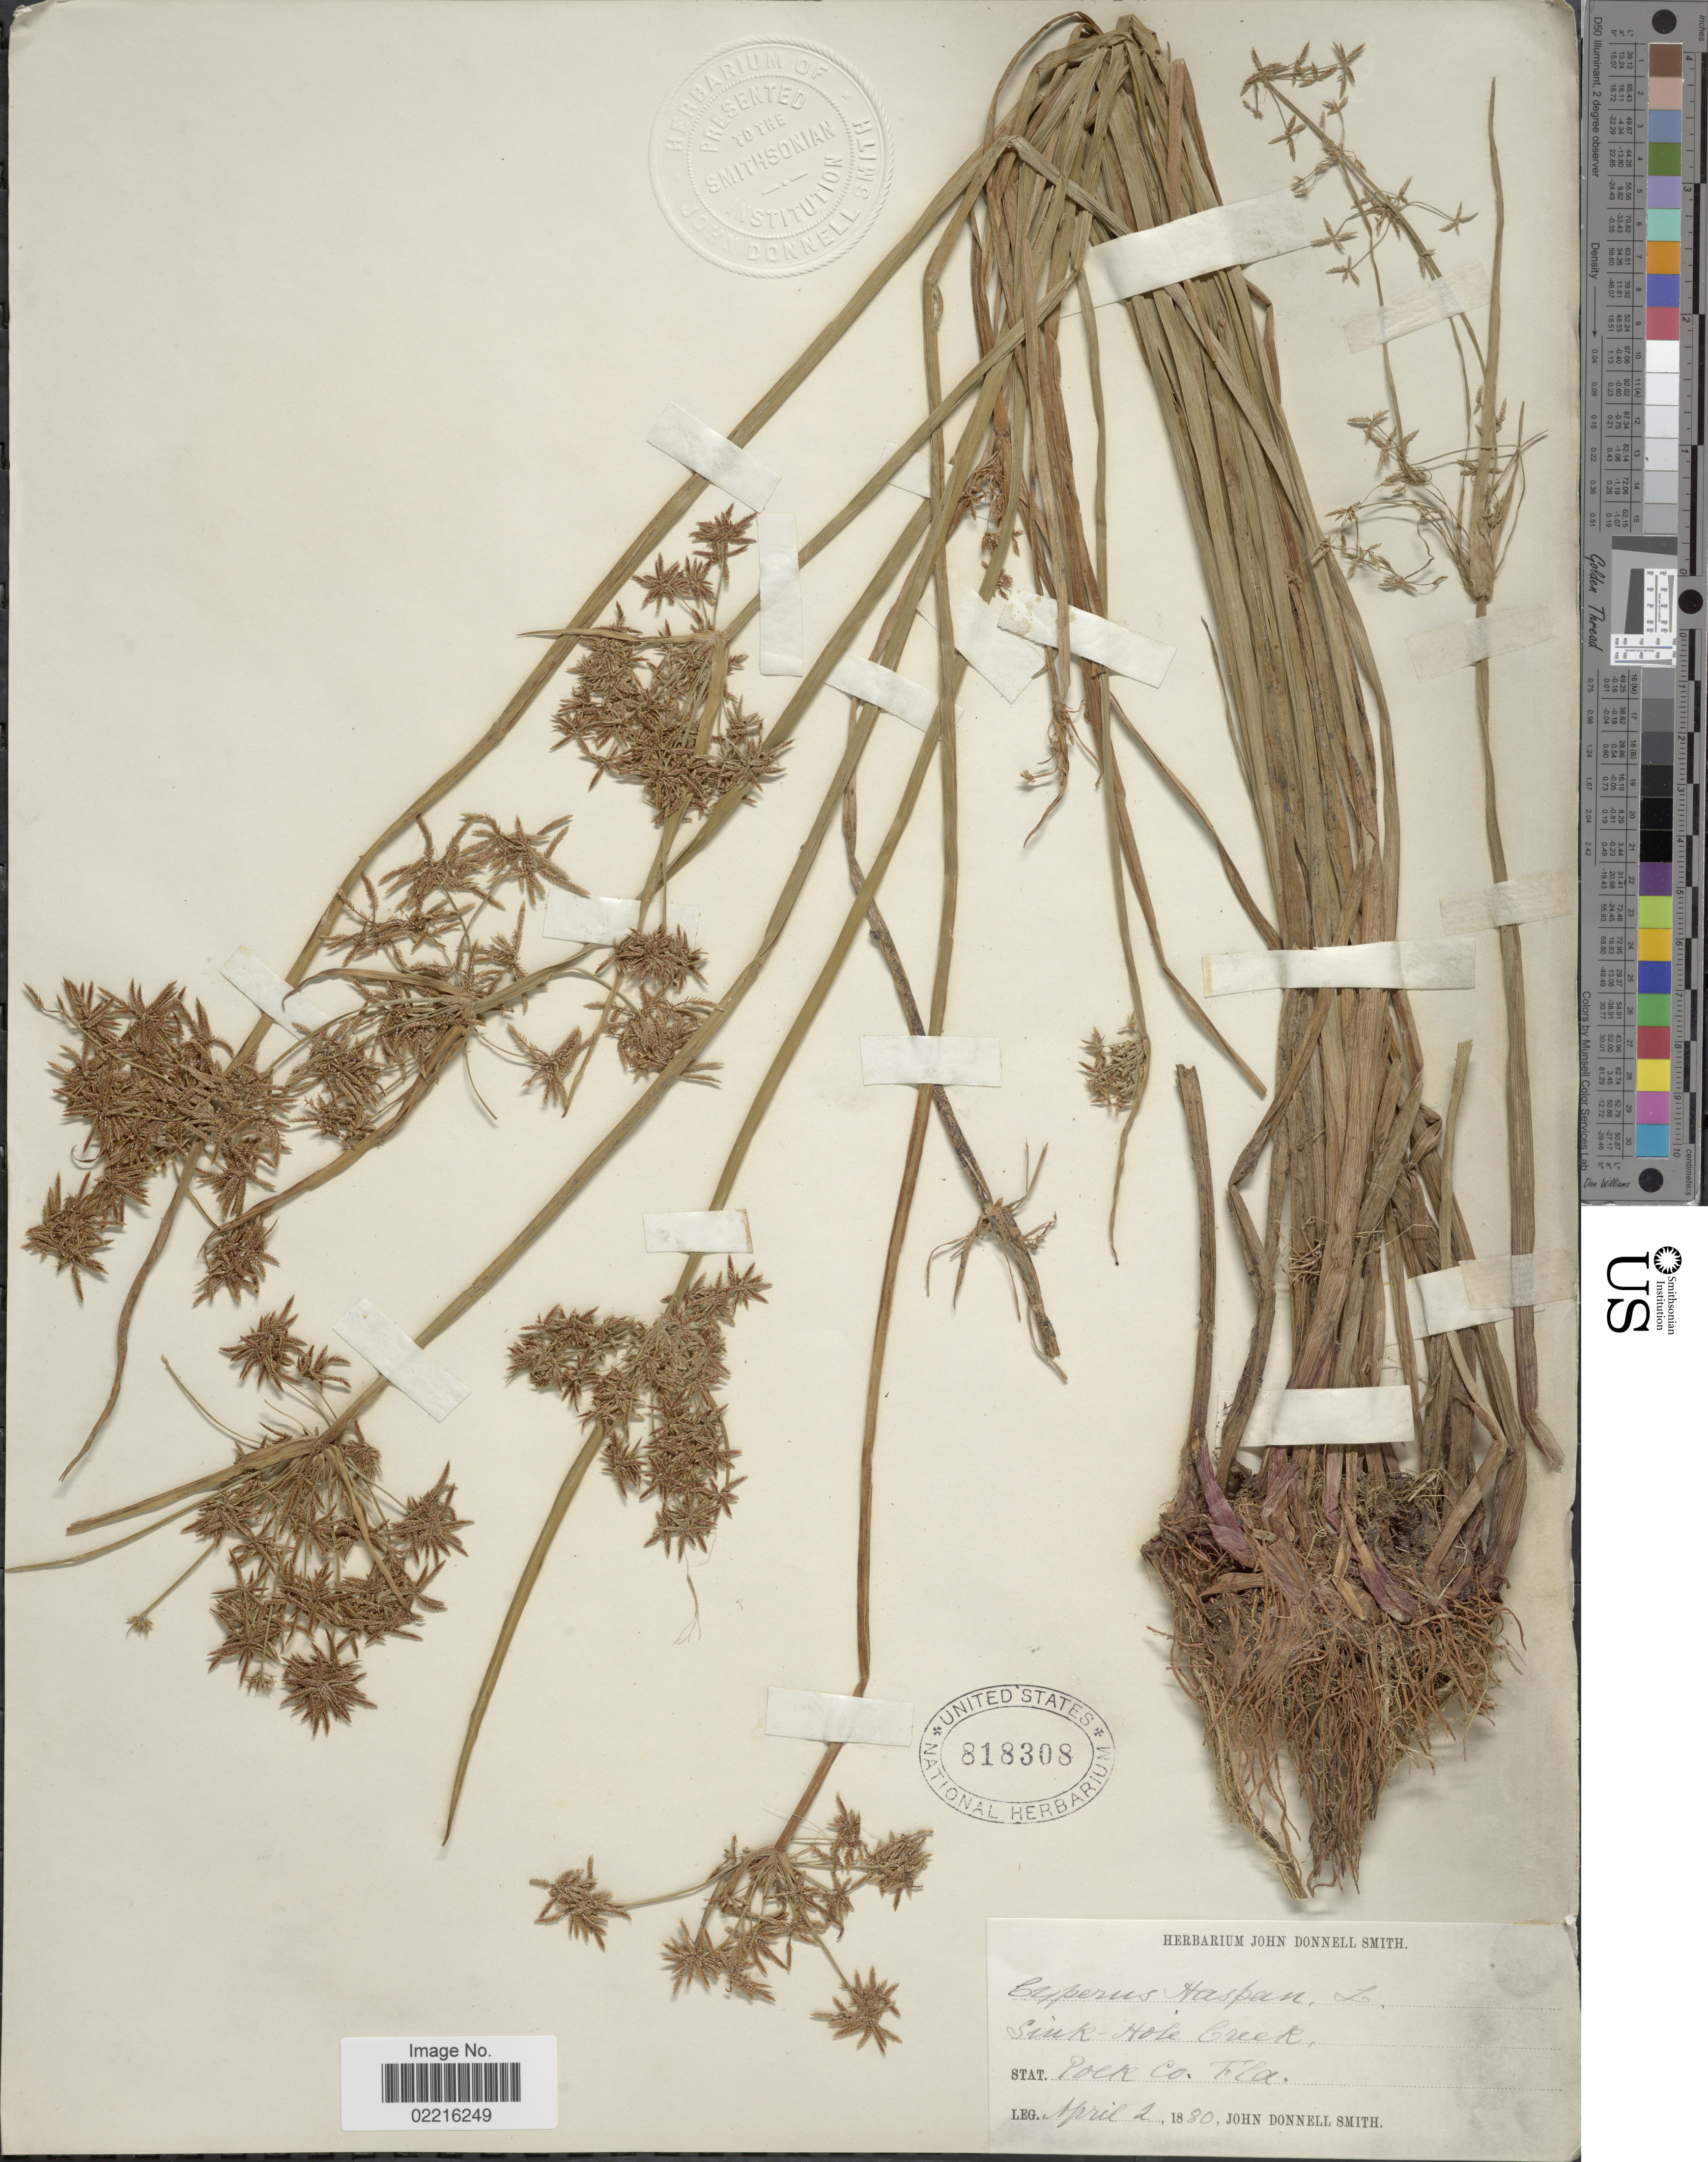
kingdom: Plantae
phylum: Tracheophyta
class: Liliopsida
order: Poales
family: Cyperaceae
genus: Cyperus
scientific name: Cyperus haspan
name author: L.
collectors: J. Donnell Smith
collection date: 1880-04-02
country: United States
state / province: Florida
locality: Sink-Hole Creek, Polk Co, Fla.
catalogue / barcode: US 818308